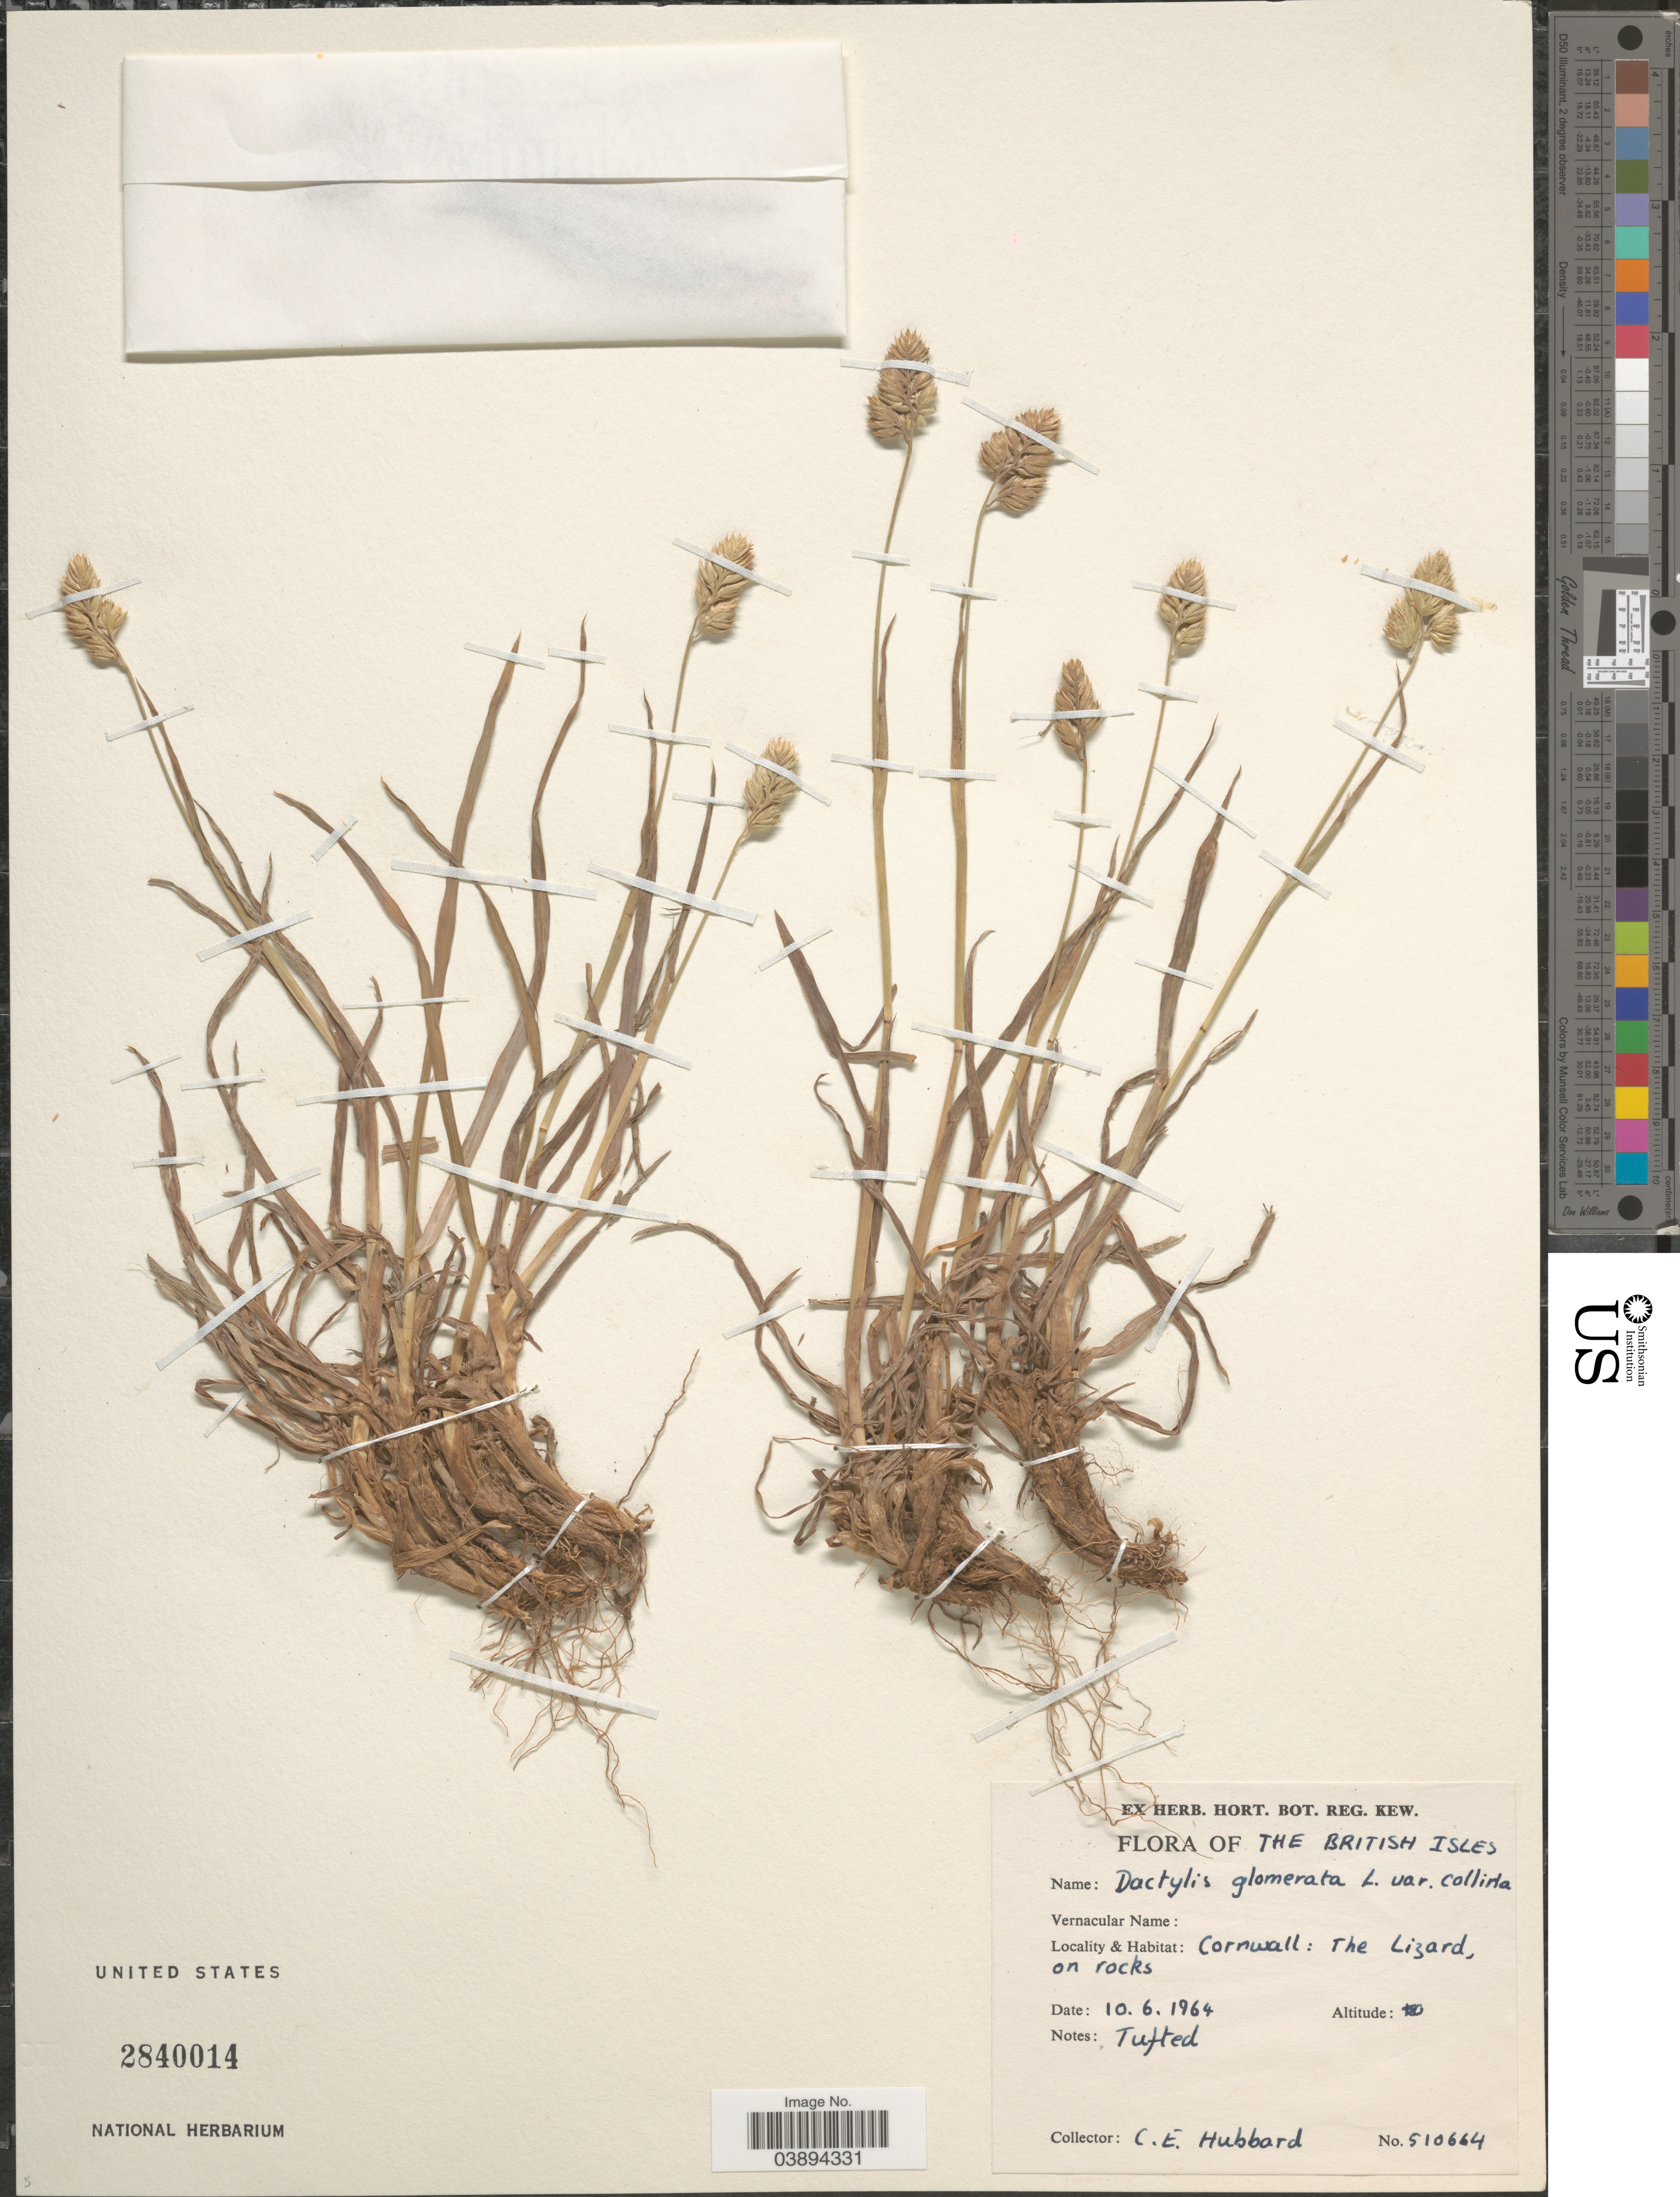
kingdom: Plantae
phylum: Tracheophyta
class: Liliopsida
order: Poales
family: Poaceae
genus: Dactylis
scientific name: Dactylis glomerata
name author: L.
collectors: C. E. Hubbard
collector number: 510664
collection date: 1964-06-10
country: United Kingdom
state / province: England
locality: The British Isles. Cornwall: The Lizard, on rocks.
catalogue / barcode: US 2840014